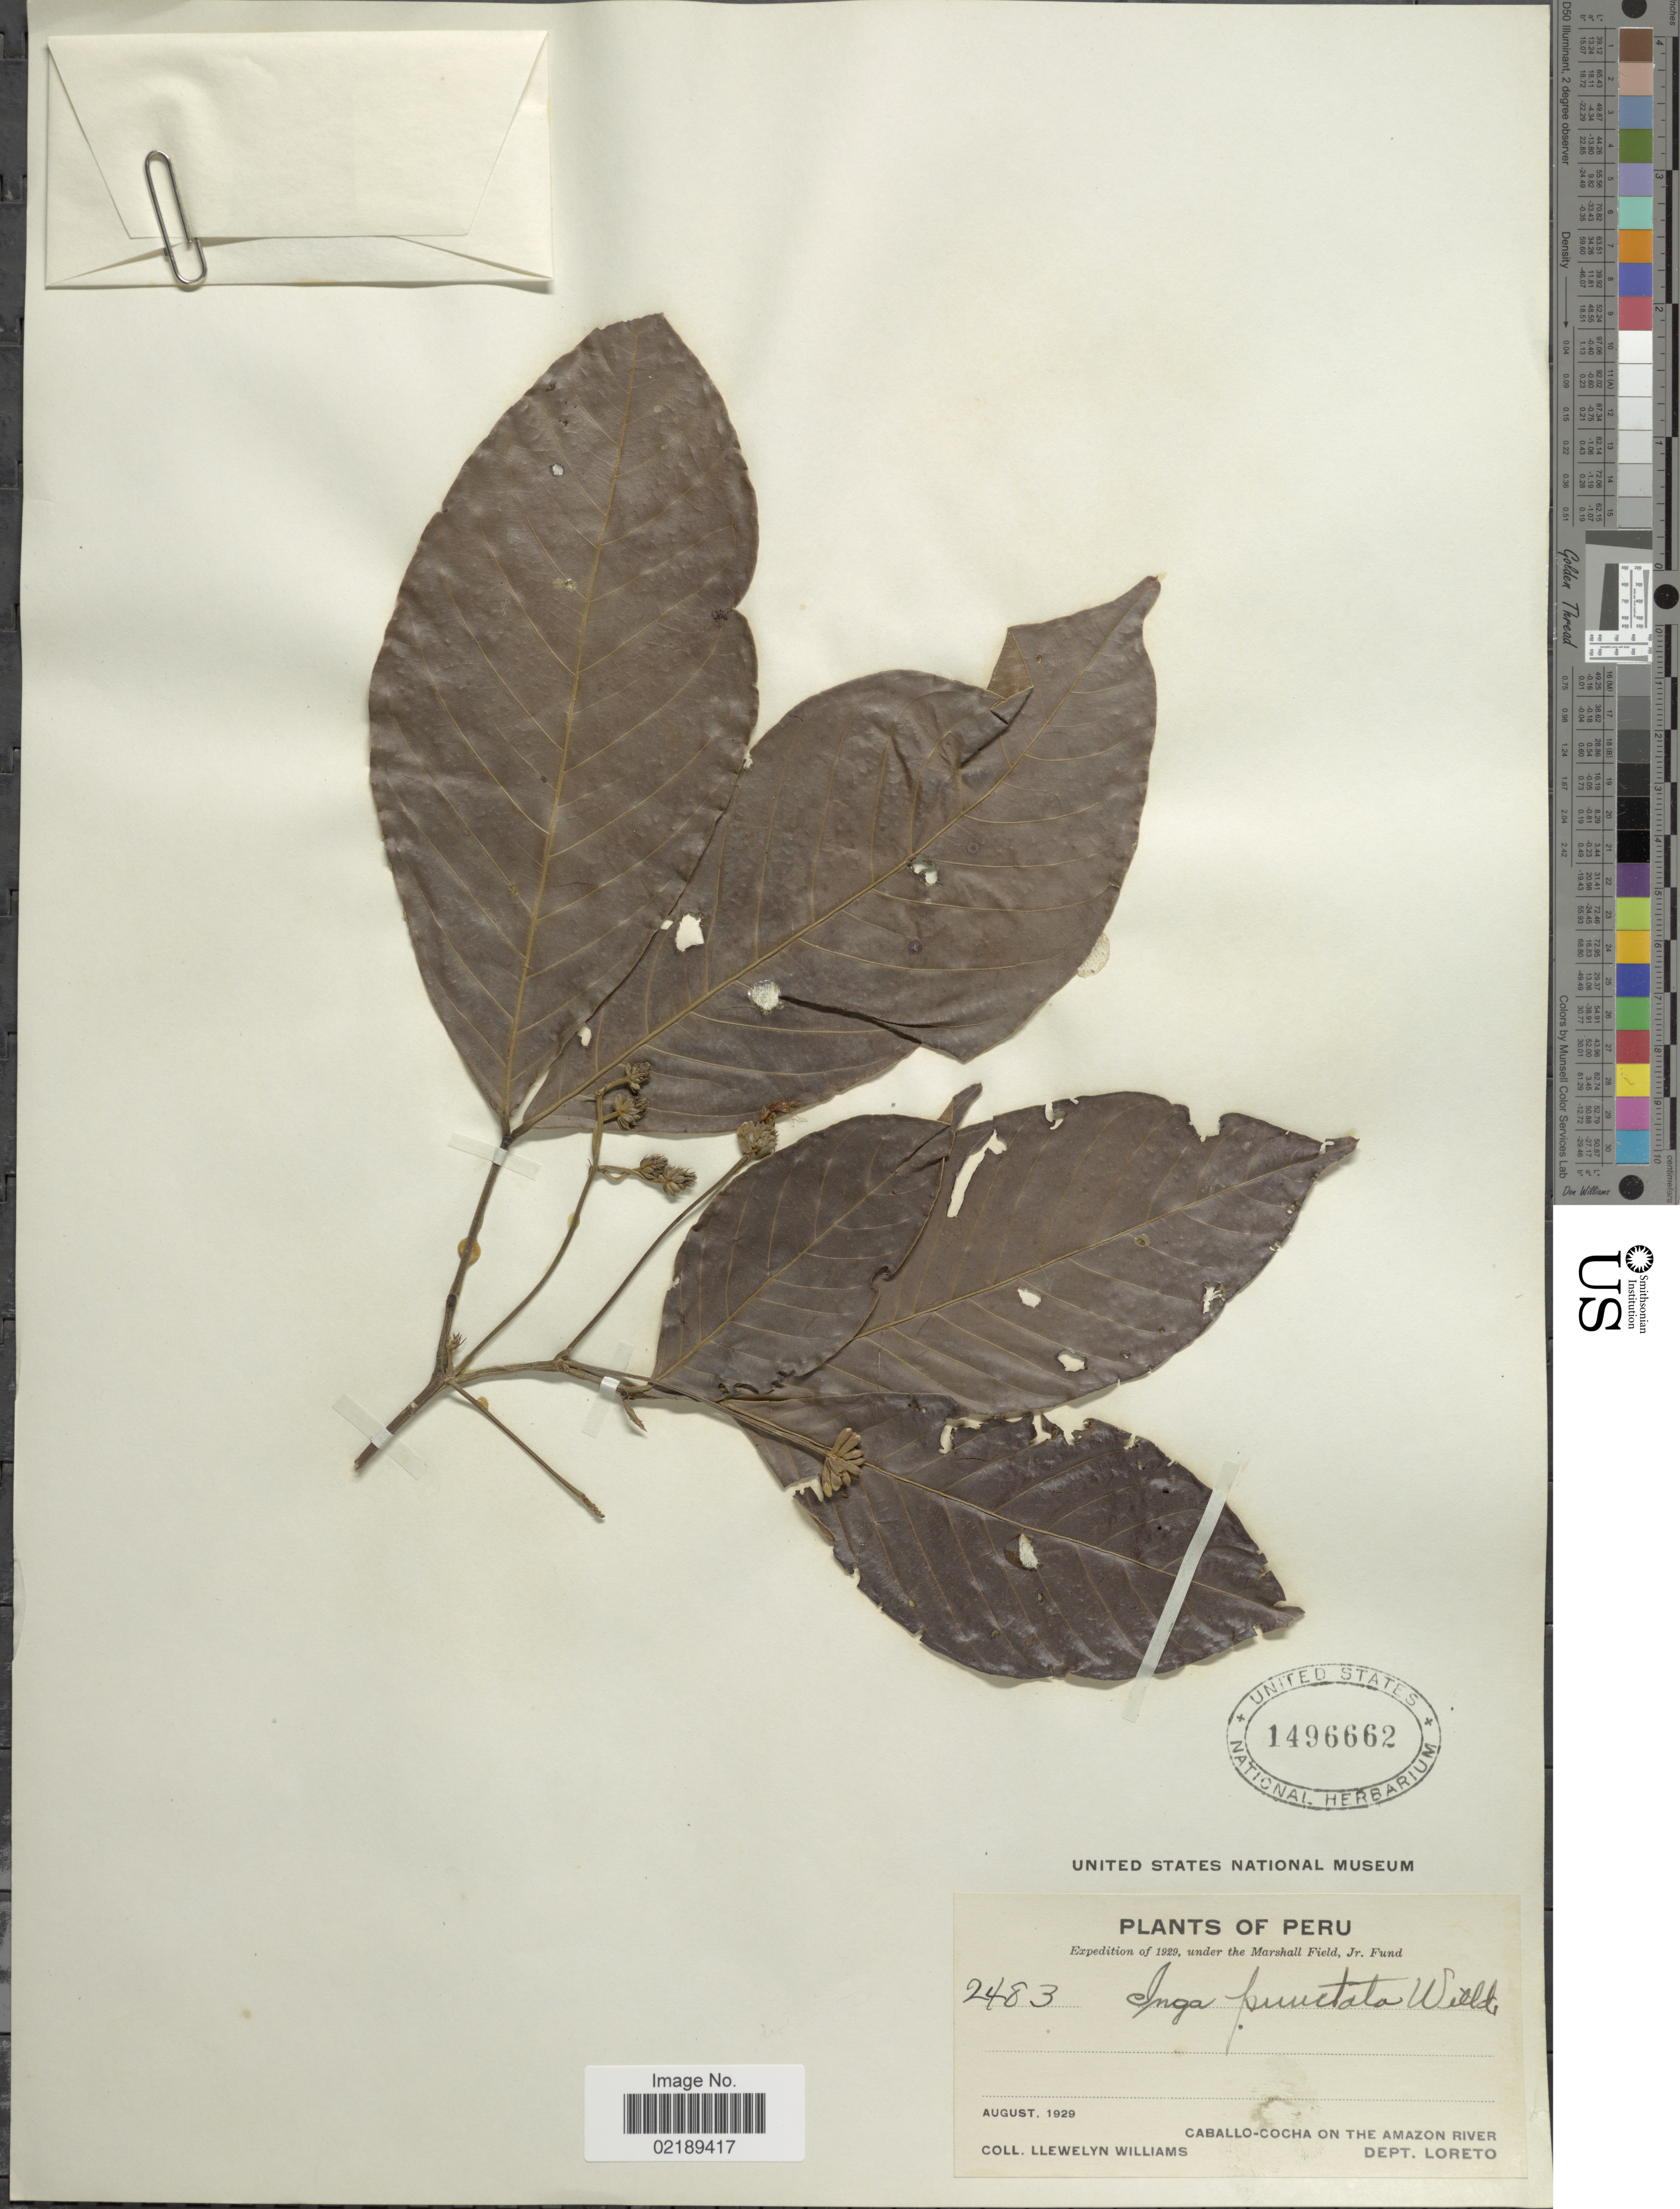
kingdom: Plantae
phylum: Tracheophyta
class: Magnoliopsida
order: Fabales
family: Fabaceae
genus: Inga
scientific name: Inga punctata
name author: Willd.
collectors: Ll. Williams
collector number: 2483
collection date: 1929-08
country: Peru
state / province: Loreto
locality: Caballo-Cocha on the Amazon River.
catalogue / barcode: US 1496662